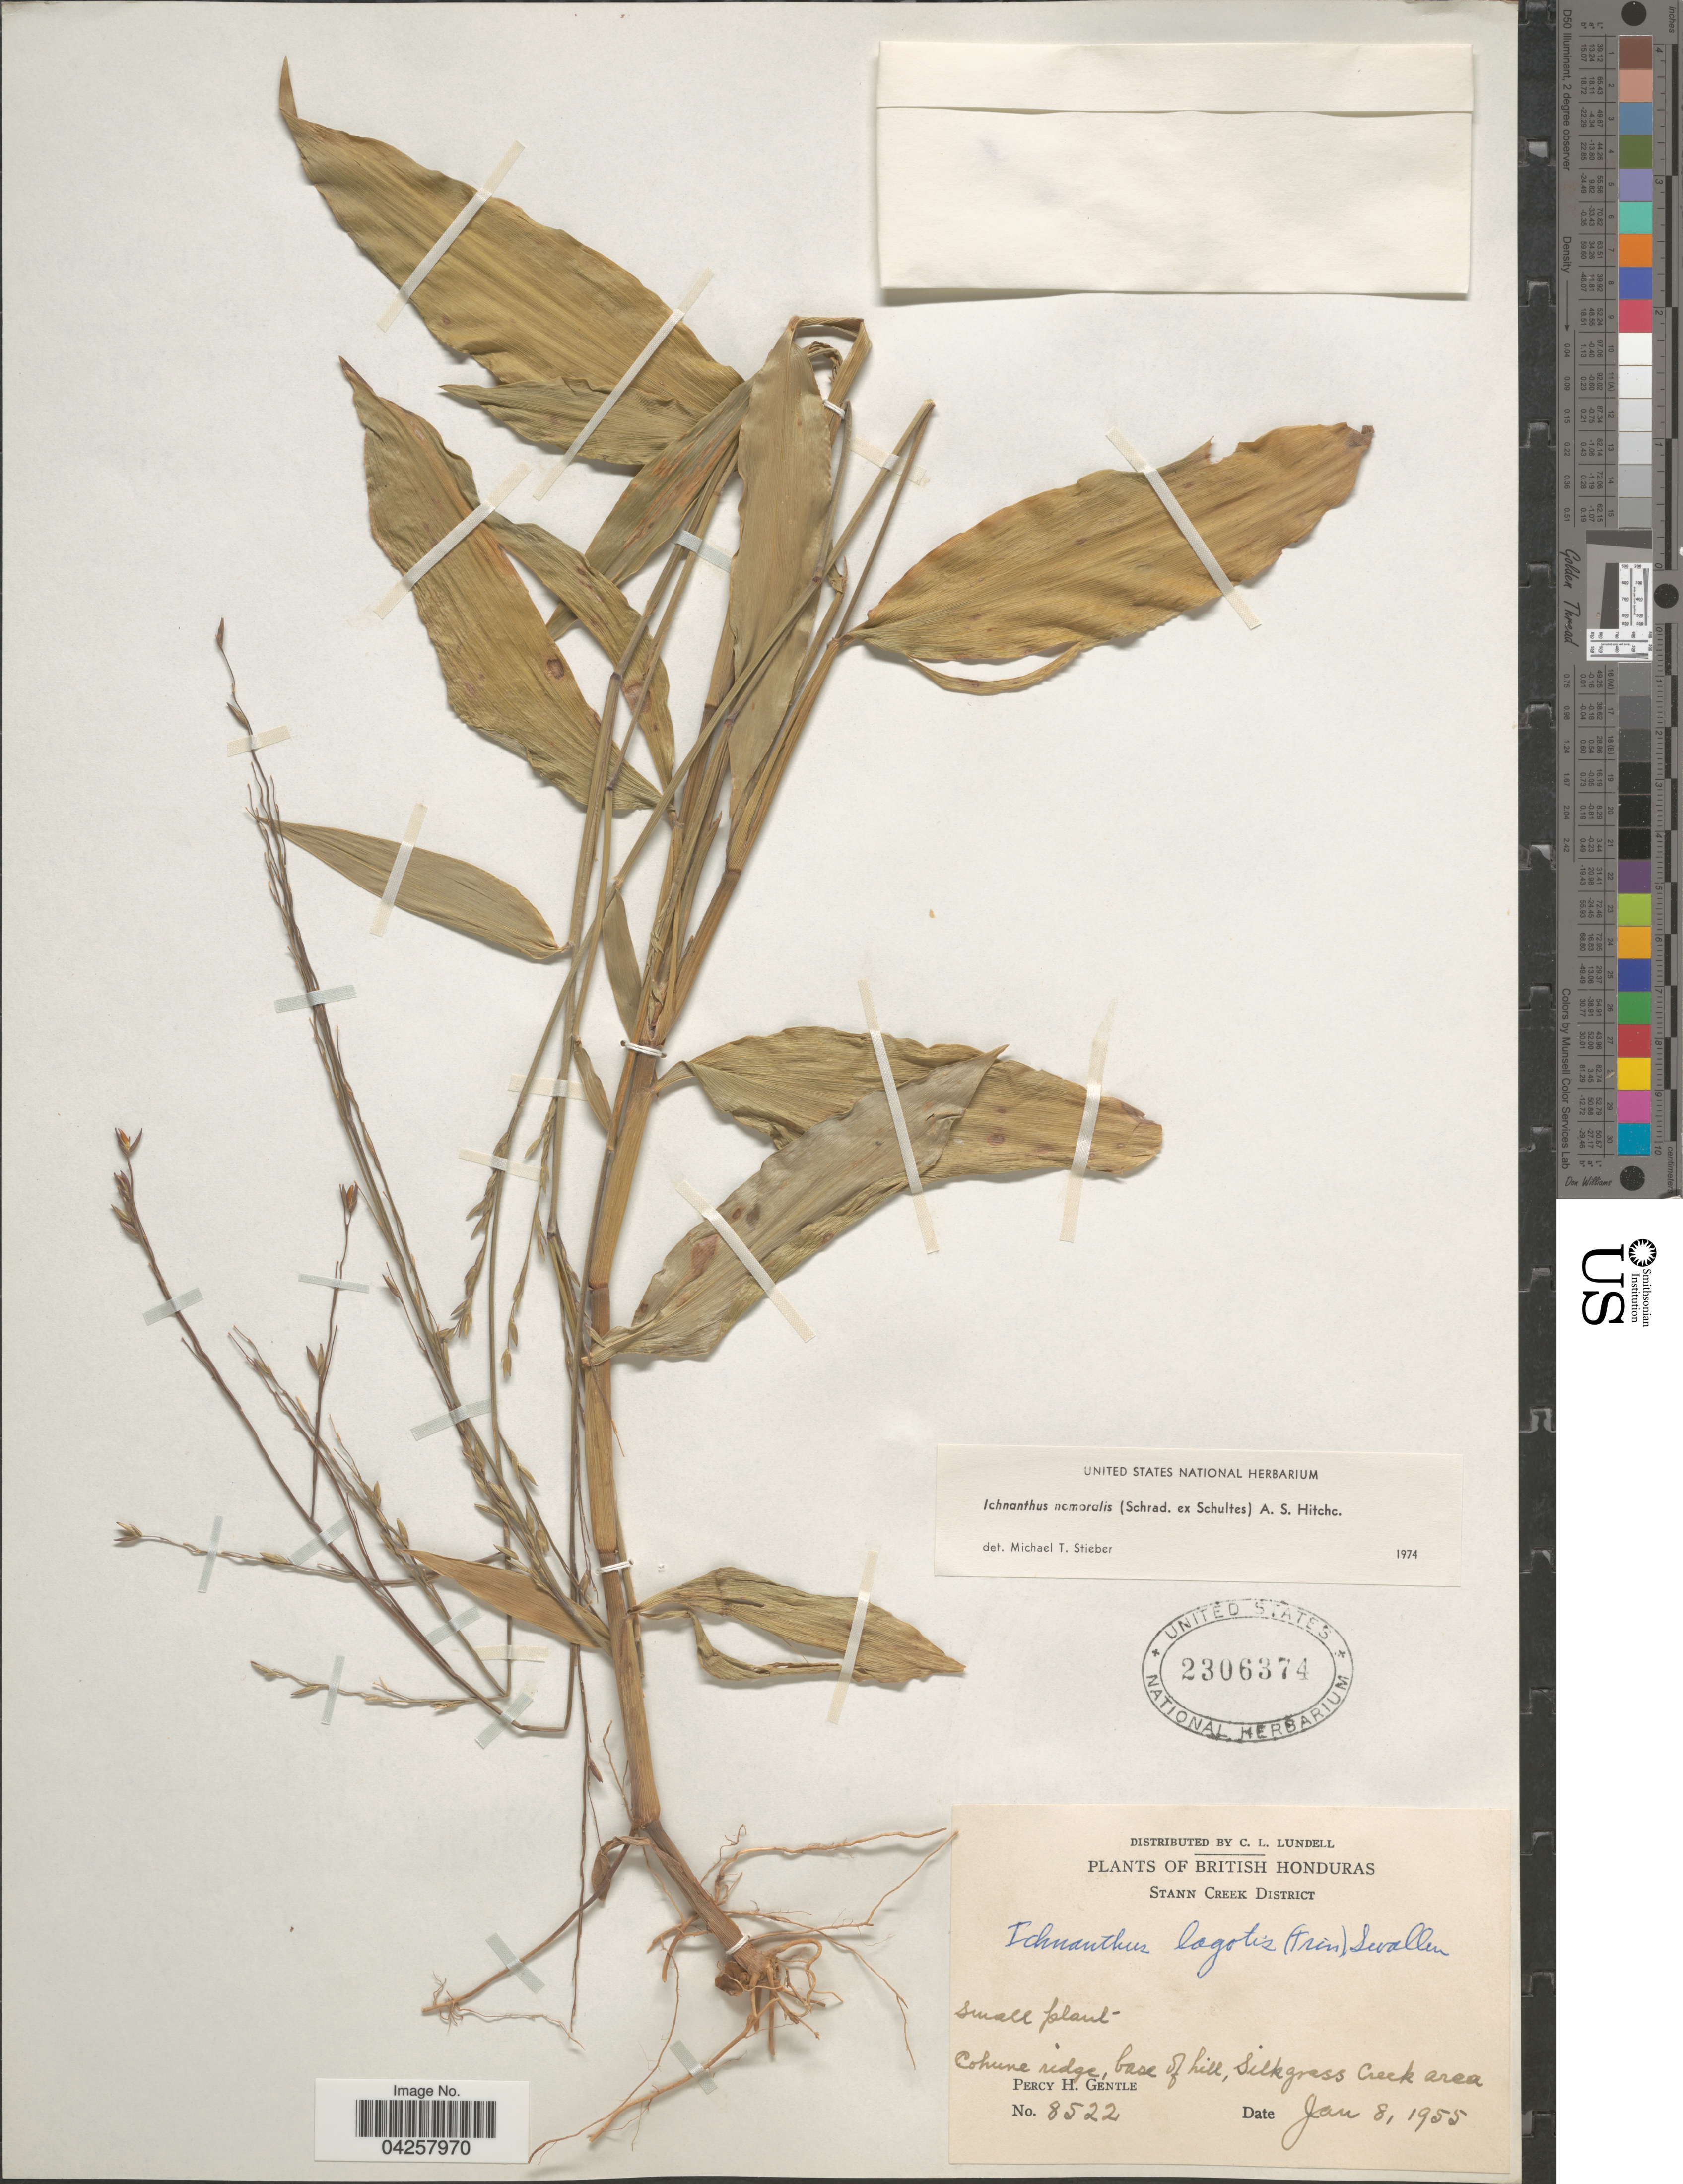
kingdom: Plantae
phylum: Tracheophyta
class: Liliopsida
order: Poales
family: Poaceae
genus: Ichnanthus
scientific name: Ichnanthus nemoralis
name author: (Schrad.) Hitchc. & Chase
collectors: P. H. Gentle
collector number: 8522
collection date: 1955-01-08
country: Belize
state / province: Stann Creek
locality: British Honduras. Stann Creek District. Cohune ridge, base of hill, Silkgrass Creek area.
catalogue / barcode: US 2306374